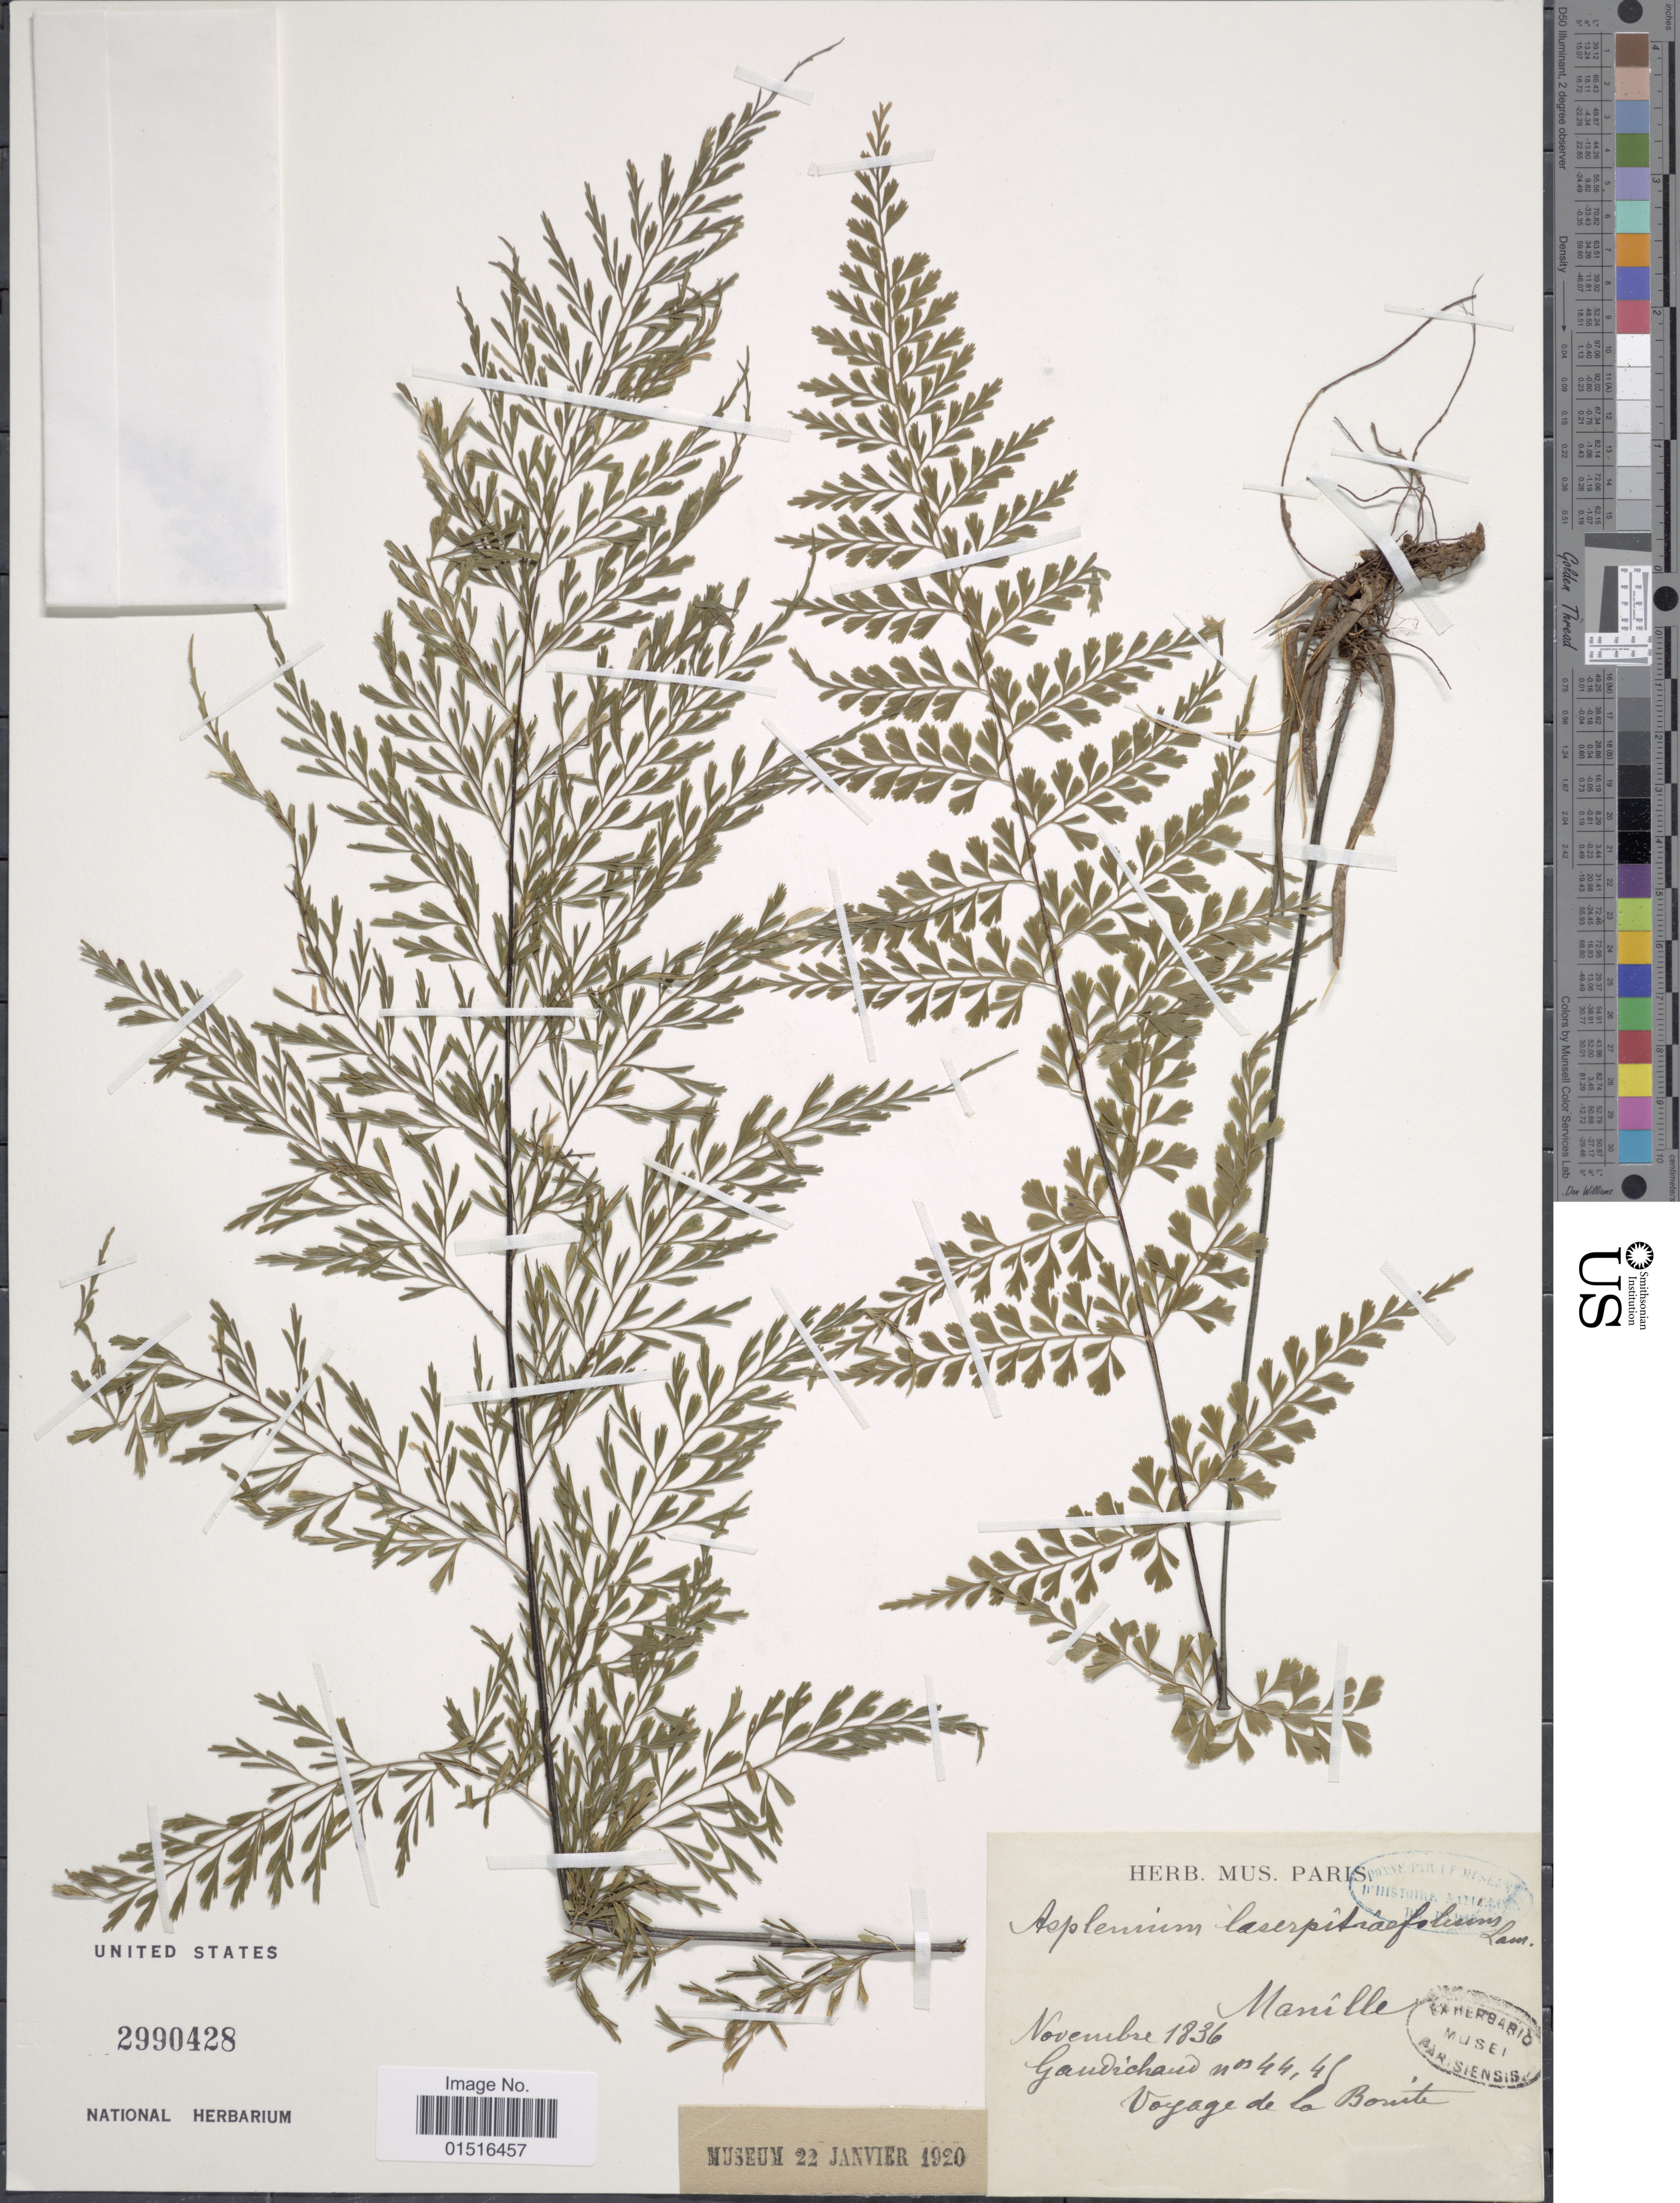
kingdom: Plantae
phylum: Tracheophyta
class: Polypodiopsida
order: Polypodiales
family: Aspleniaceae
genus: Asplenium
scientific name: Asplenium laserpitiifolium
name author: Lam.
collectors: -. Gaudichaud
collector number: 4445*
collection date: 1936-11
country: Philippines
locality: Manila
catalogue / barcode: US 2990428